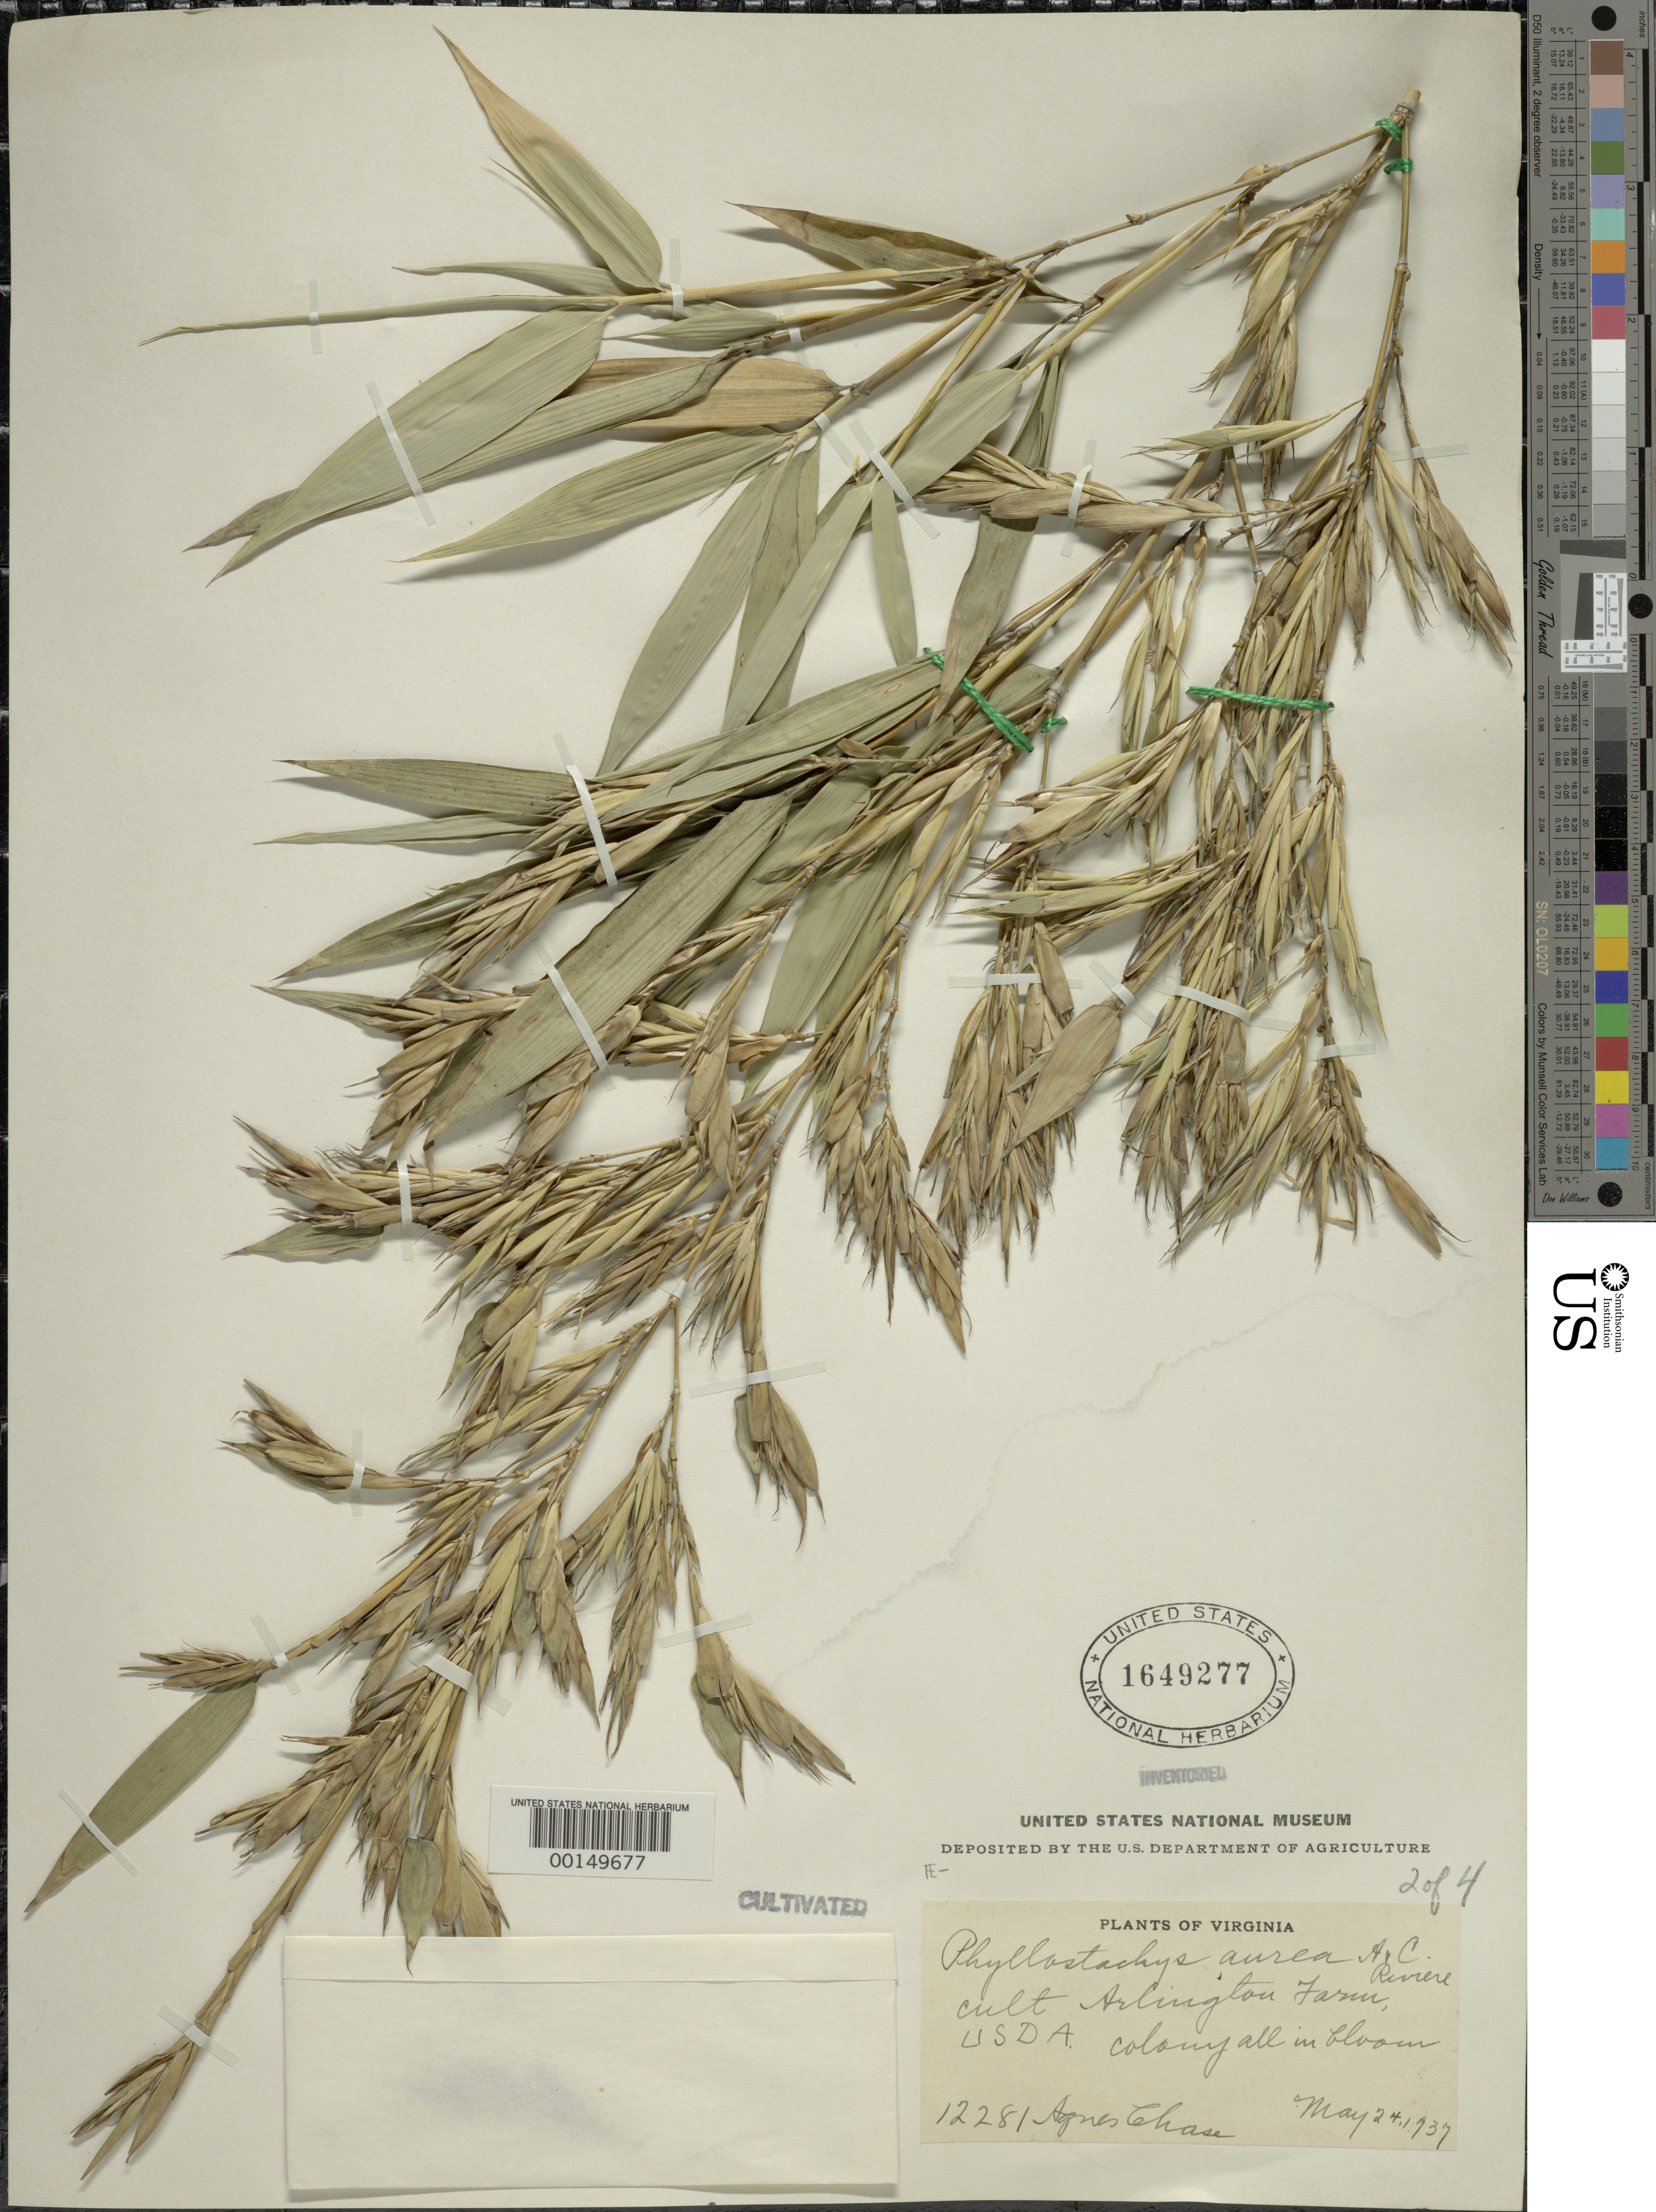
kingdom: Plantae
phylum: Tracheophyta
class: Liliopsida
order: Poales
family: Poaceae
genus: Phyllostachys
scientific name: Phyllostachys aurea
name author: Rivière & C. Rivière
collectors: A. Chase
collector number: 12281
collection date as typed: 24 May 1937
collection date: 1937-05-24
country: United States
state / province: Virginia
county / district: Arlington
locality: Usda arlington farm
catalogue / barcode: US 1649277